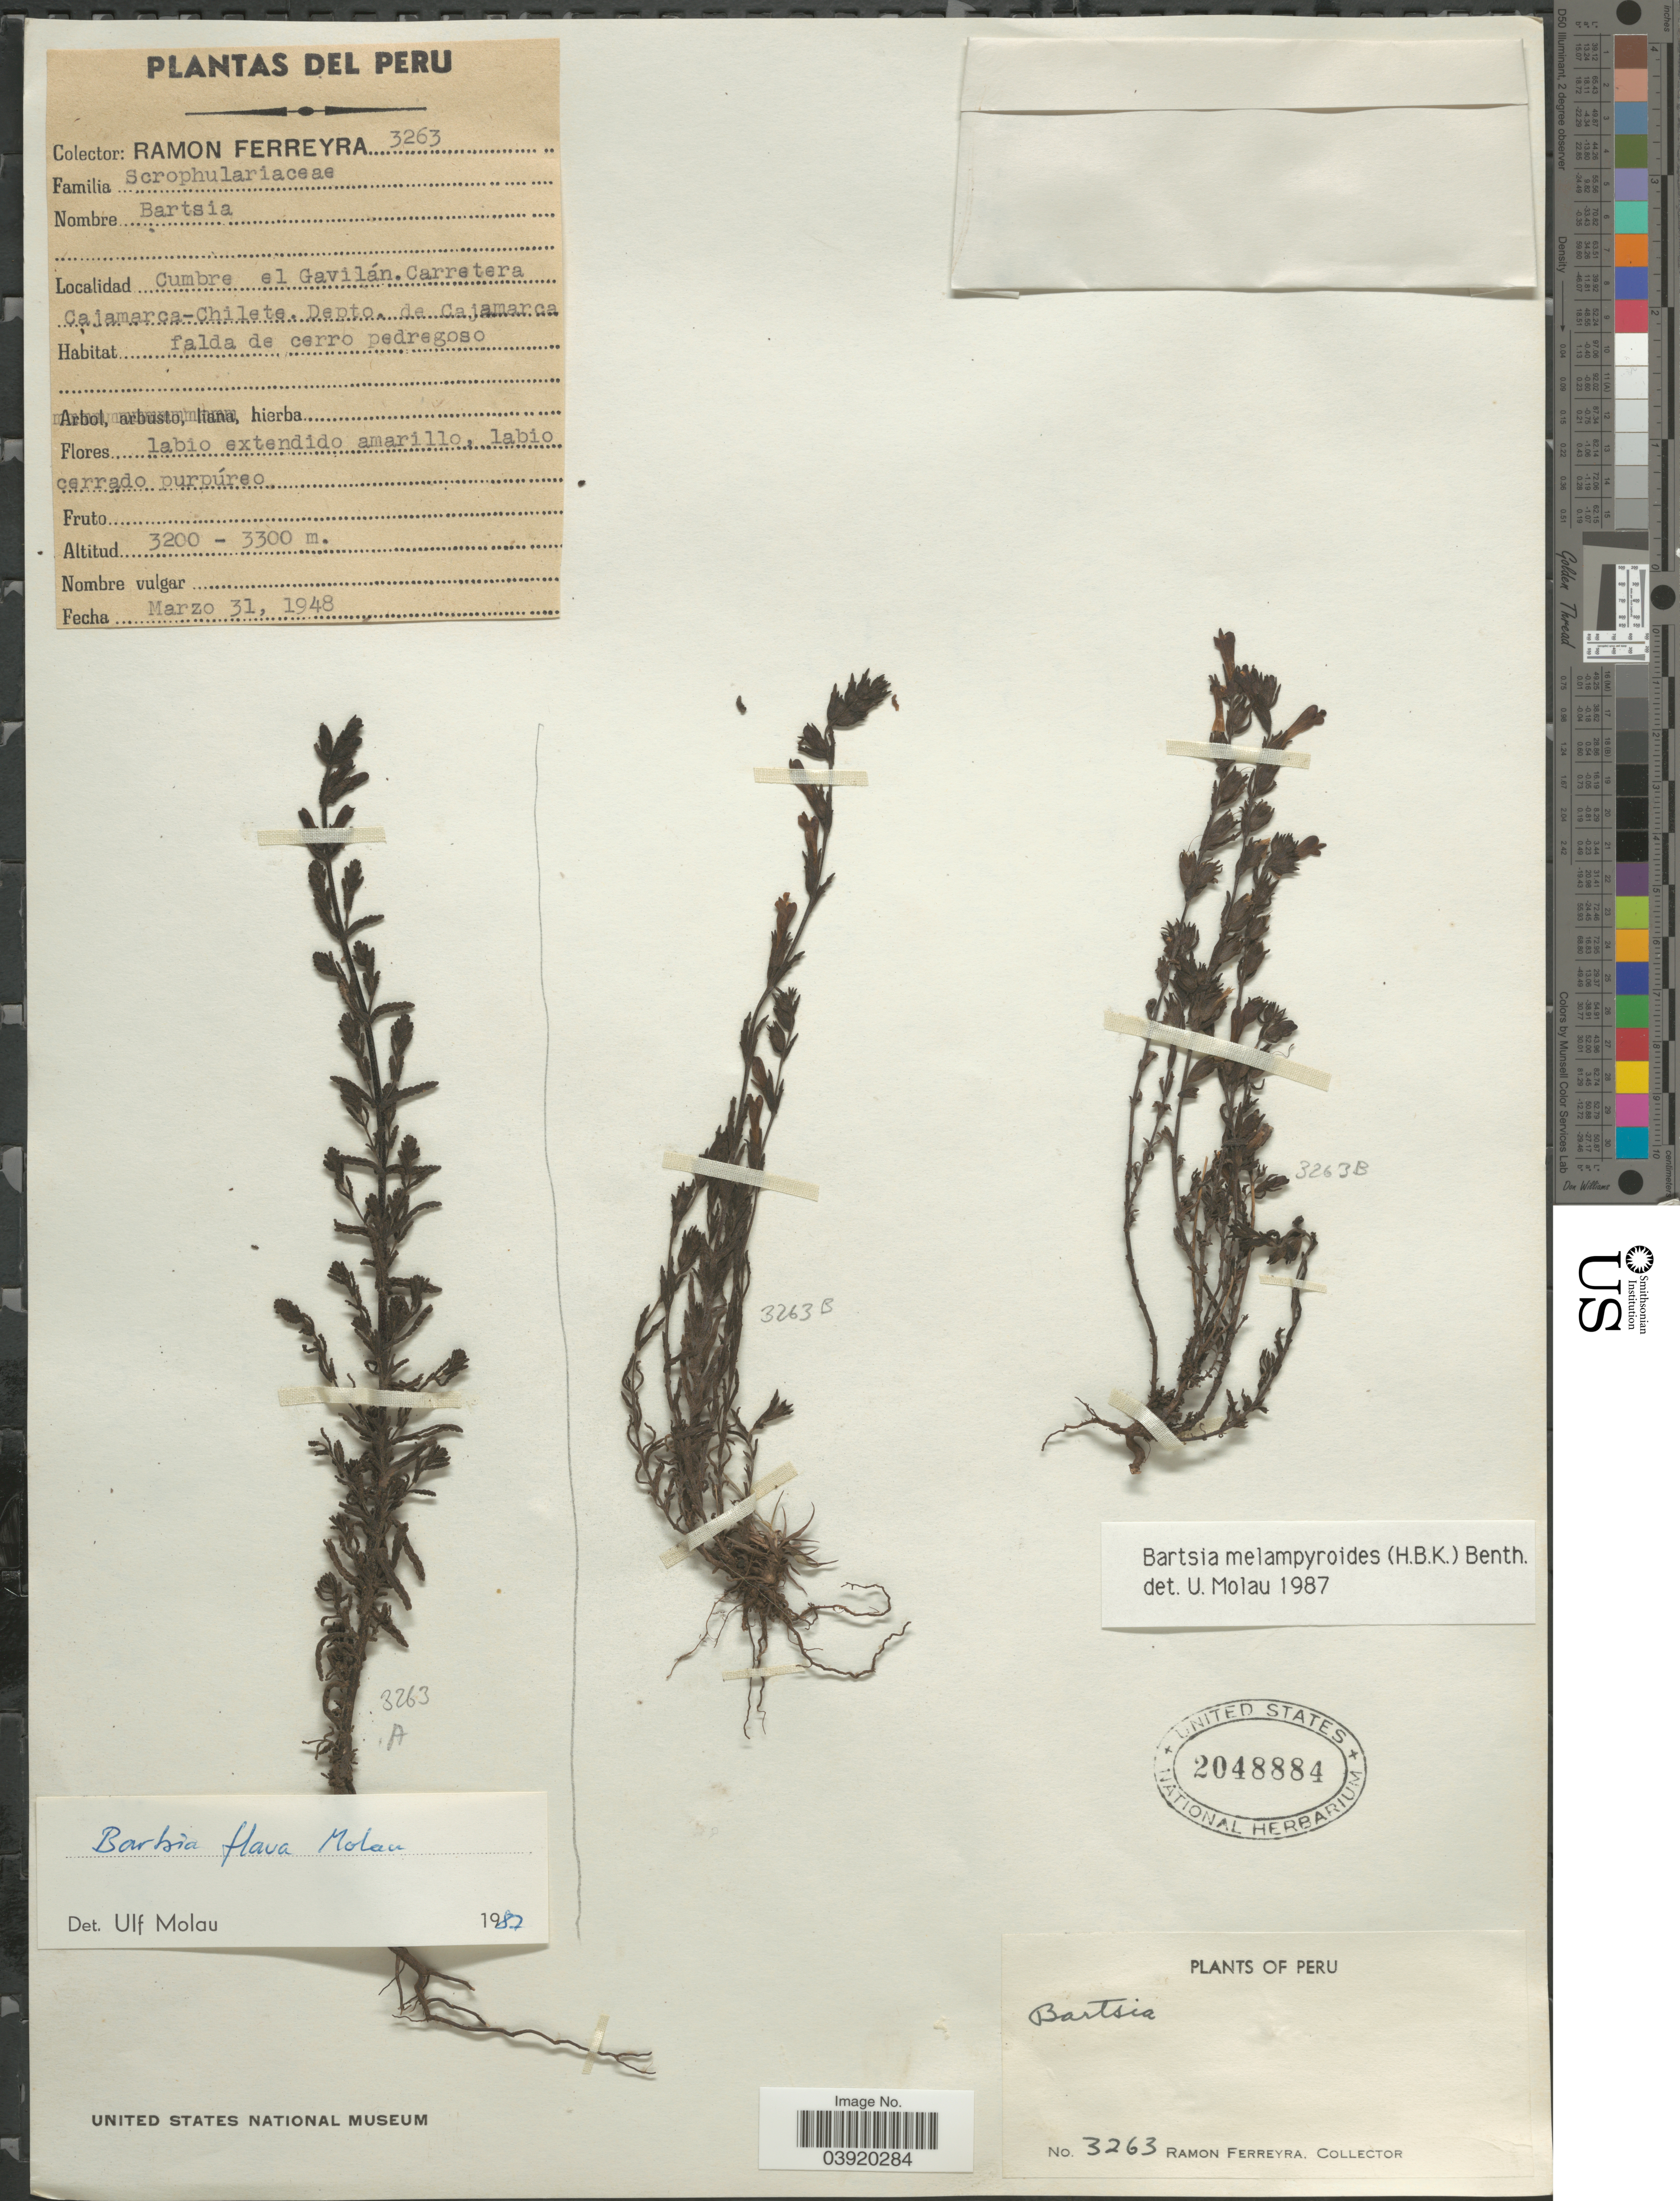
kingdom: Plantae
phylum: Tracheophyta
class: Magnoliopsida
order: Lamiales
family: Orobanchaceae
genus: Bartsia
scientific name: Bartsia flava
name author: Molau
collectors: R. A. Ferreyra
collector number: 3263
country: Peru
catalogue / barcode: US 2048884